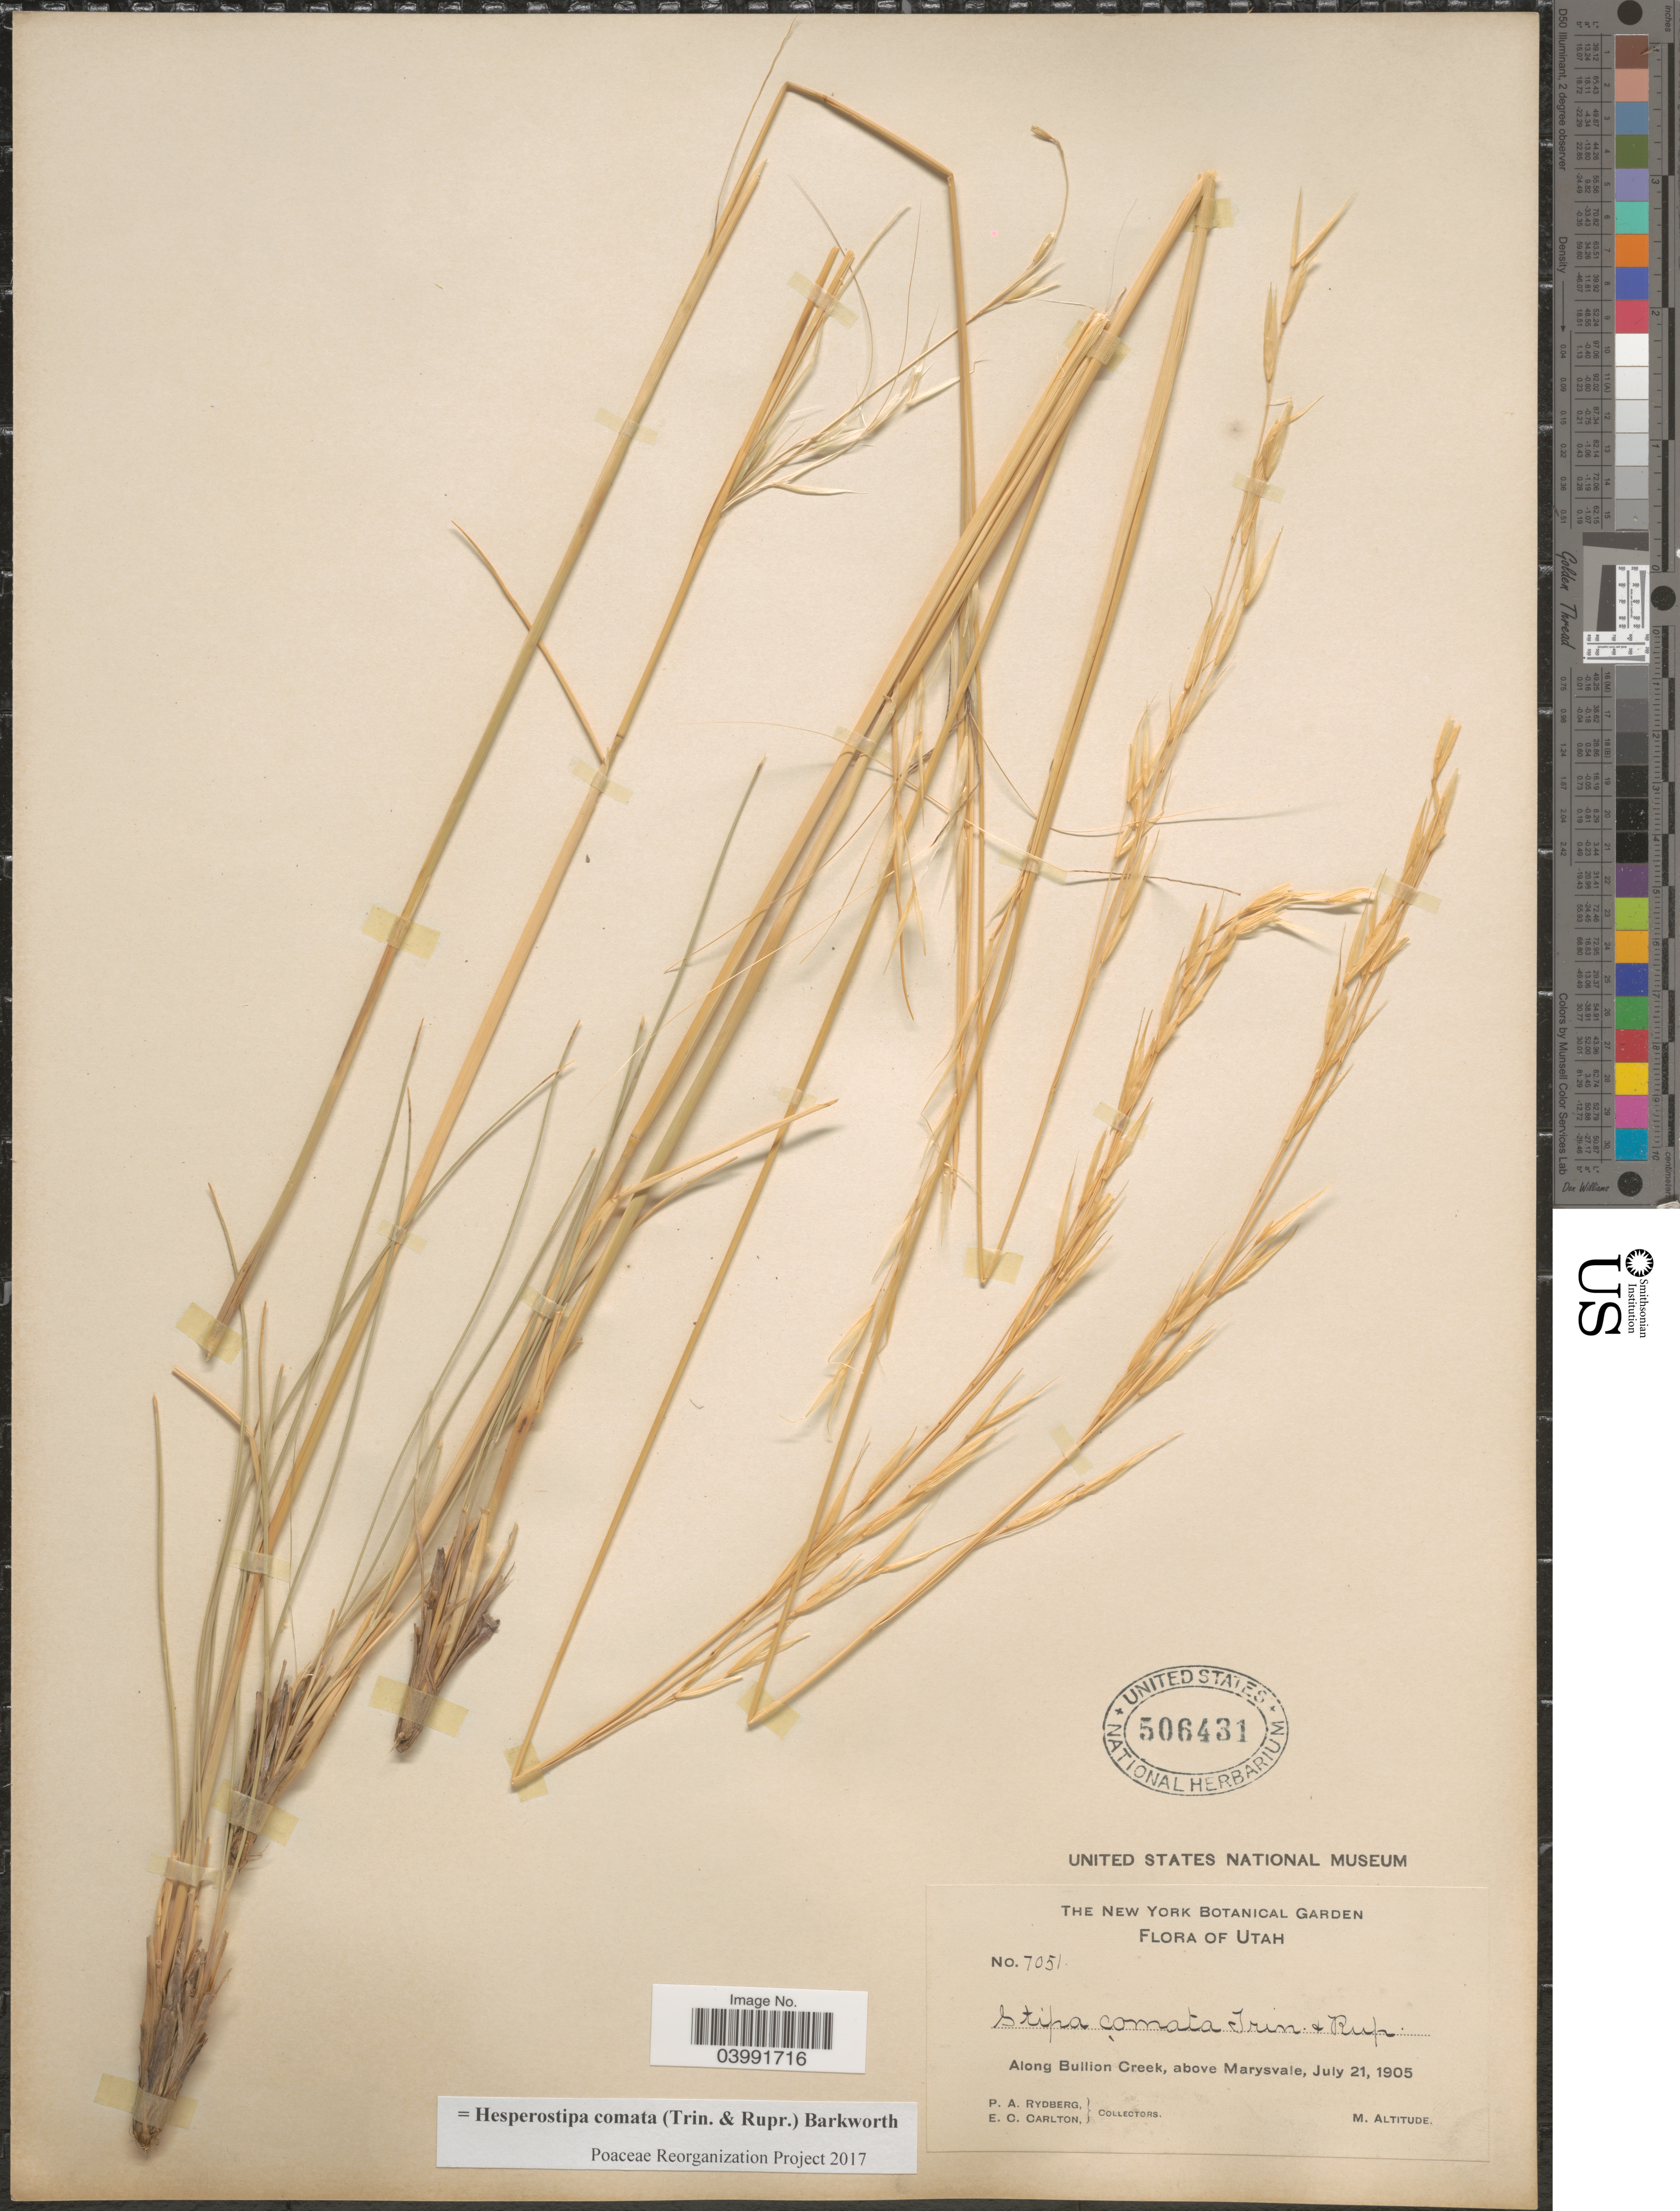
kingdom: Plantae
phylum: Tracheophyta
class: Liliopsida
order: Poales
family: Poaceae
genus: Hesperostipa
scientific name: Hesperostipa comata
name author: (Trin. & Rupr.) Barkworth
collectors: P. A. Rydberg & E. Carlton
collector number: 7051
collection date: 1905-07-21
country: United States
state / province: Utah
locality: Along Bullion Creek, above Marysvale.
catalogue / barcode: US 506431